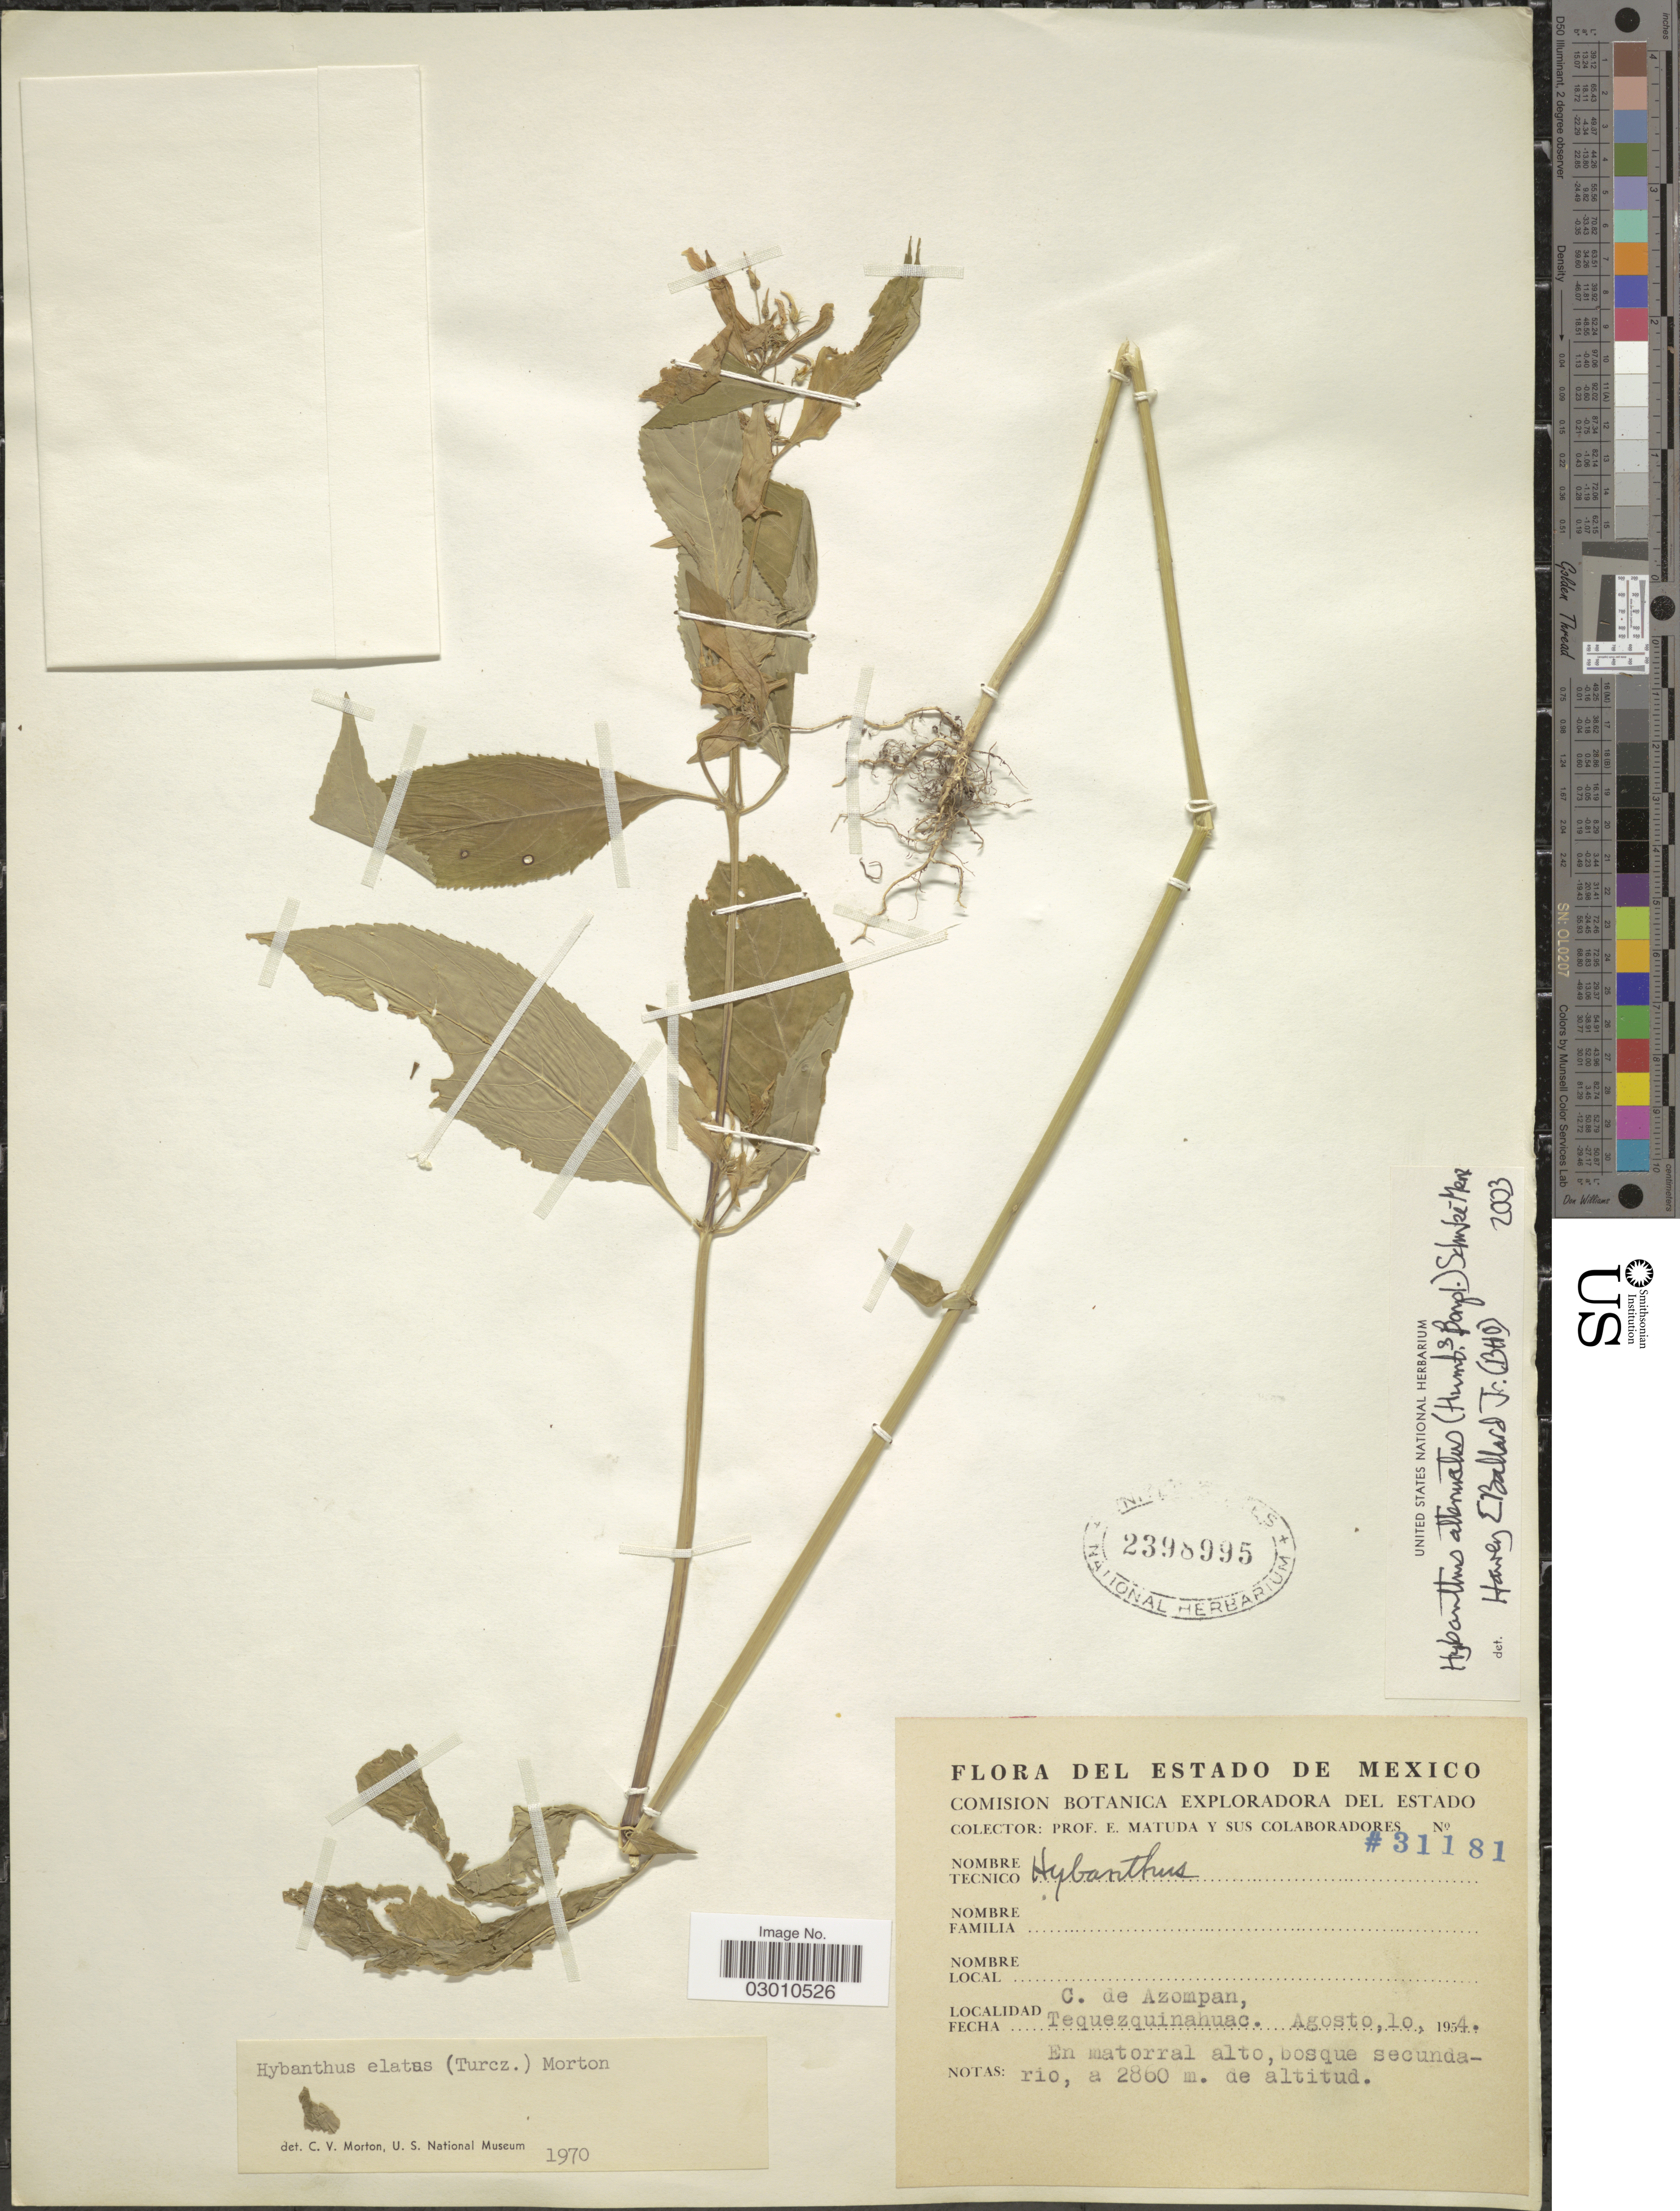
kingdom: Plantae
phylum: Tracheophyta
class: Magnoliopsida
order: Malpighiales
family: Violaceae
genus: Pombalia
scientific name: Pombalia attenuata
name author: (Humb. & Bonpl. ex Willd.) Paula-Souza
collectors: E. Matuda & Sus Colaboradores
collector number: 31181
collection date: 1954-08-10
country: Mexico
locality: C. de Azompan, Tequezquinahuac.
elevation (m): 2860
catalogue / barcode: US 2398995